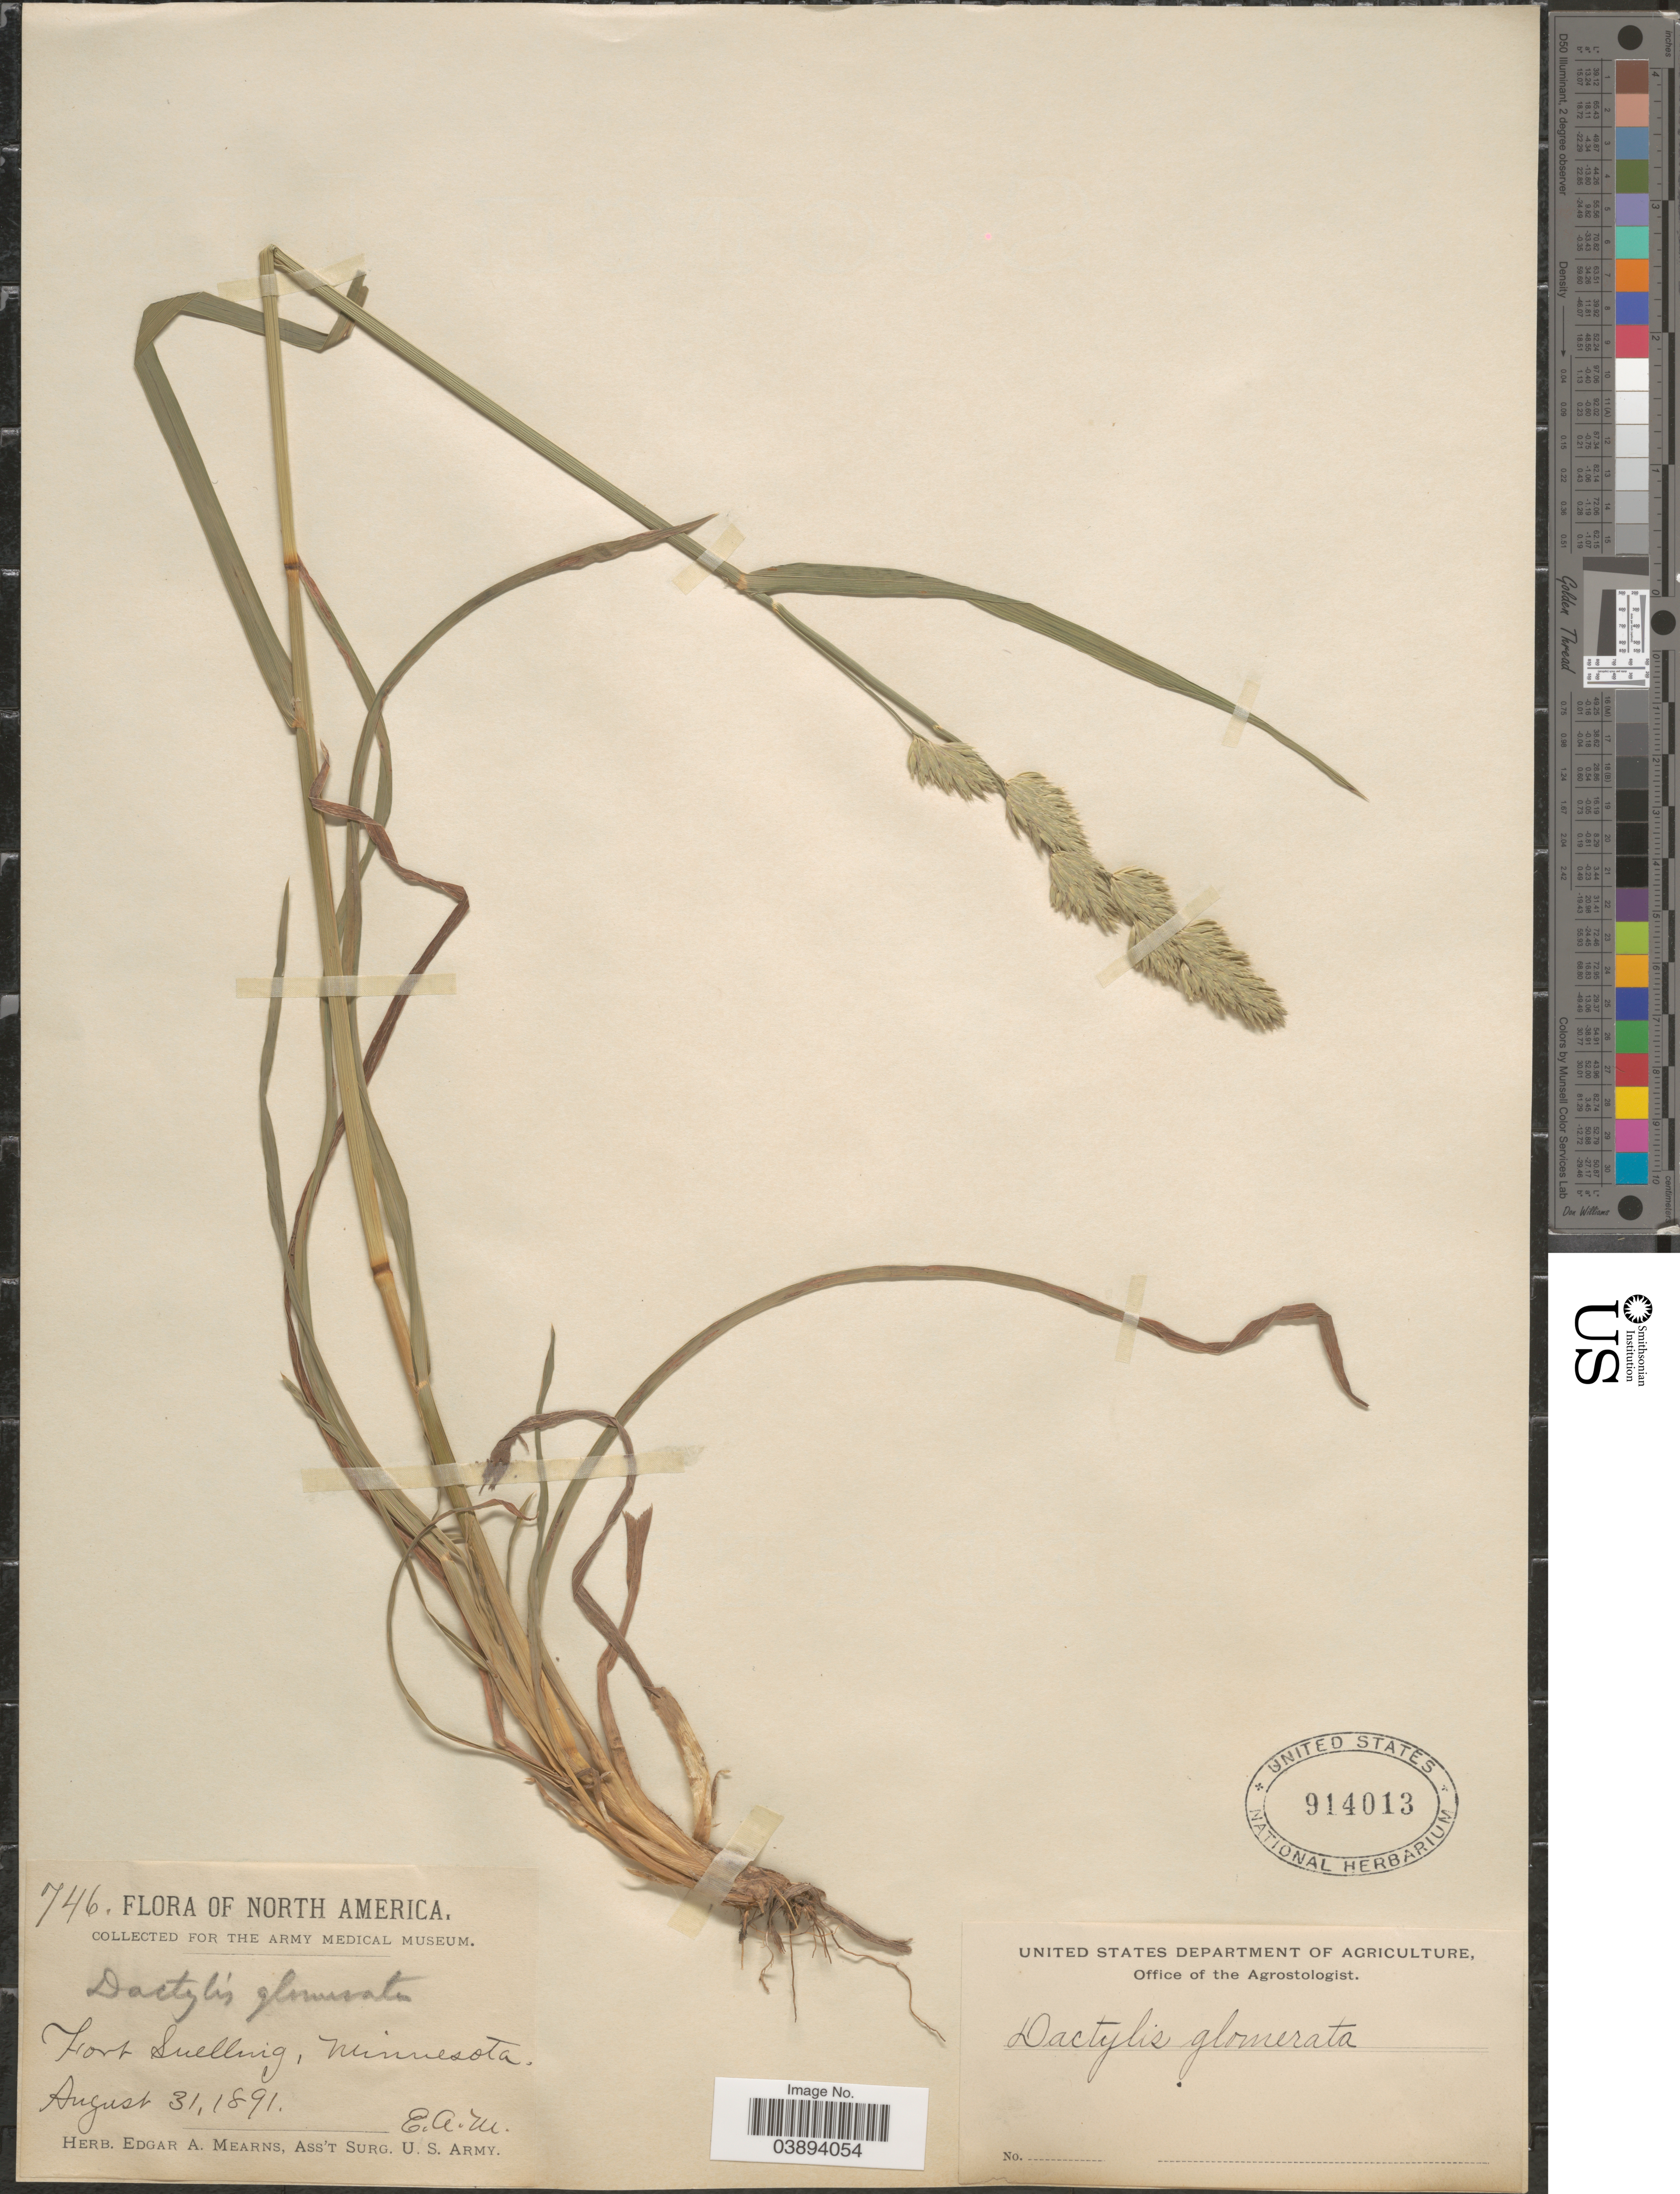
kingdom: Plantae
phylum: Tracheophyta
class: Liliopsida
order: Poales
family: Poaceae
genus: Dactylis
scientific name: Dactylis glomerata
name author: L.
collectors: E. A. Mearns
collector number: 746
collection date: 1891-08-31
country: United States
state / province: Minnesota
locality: Fort Snelling.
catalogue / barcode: US 914013